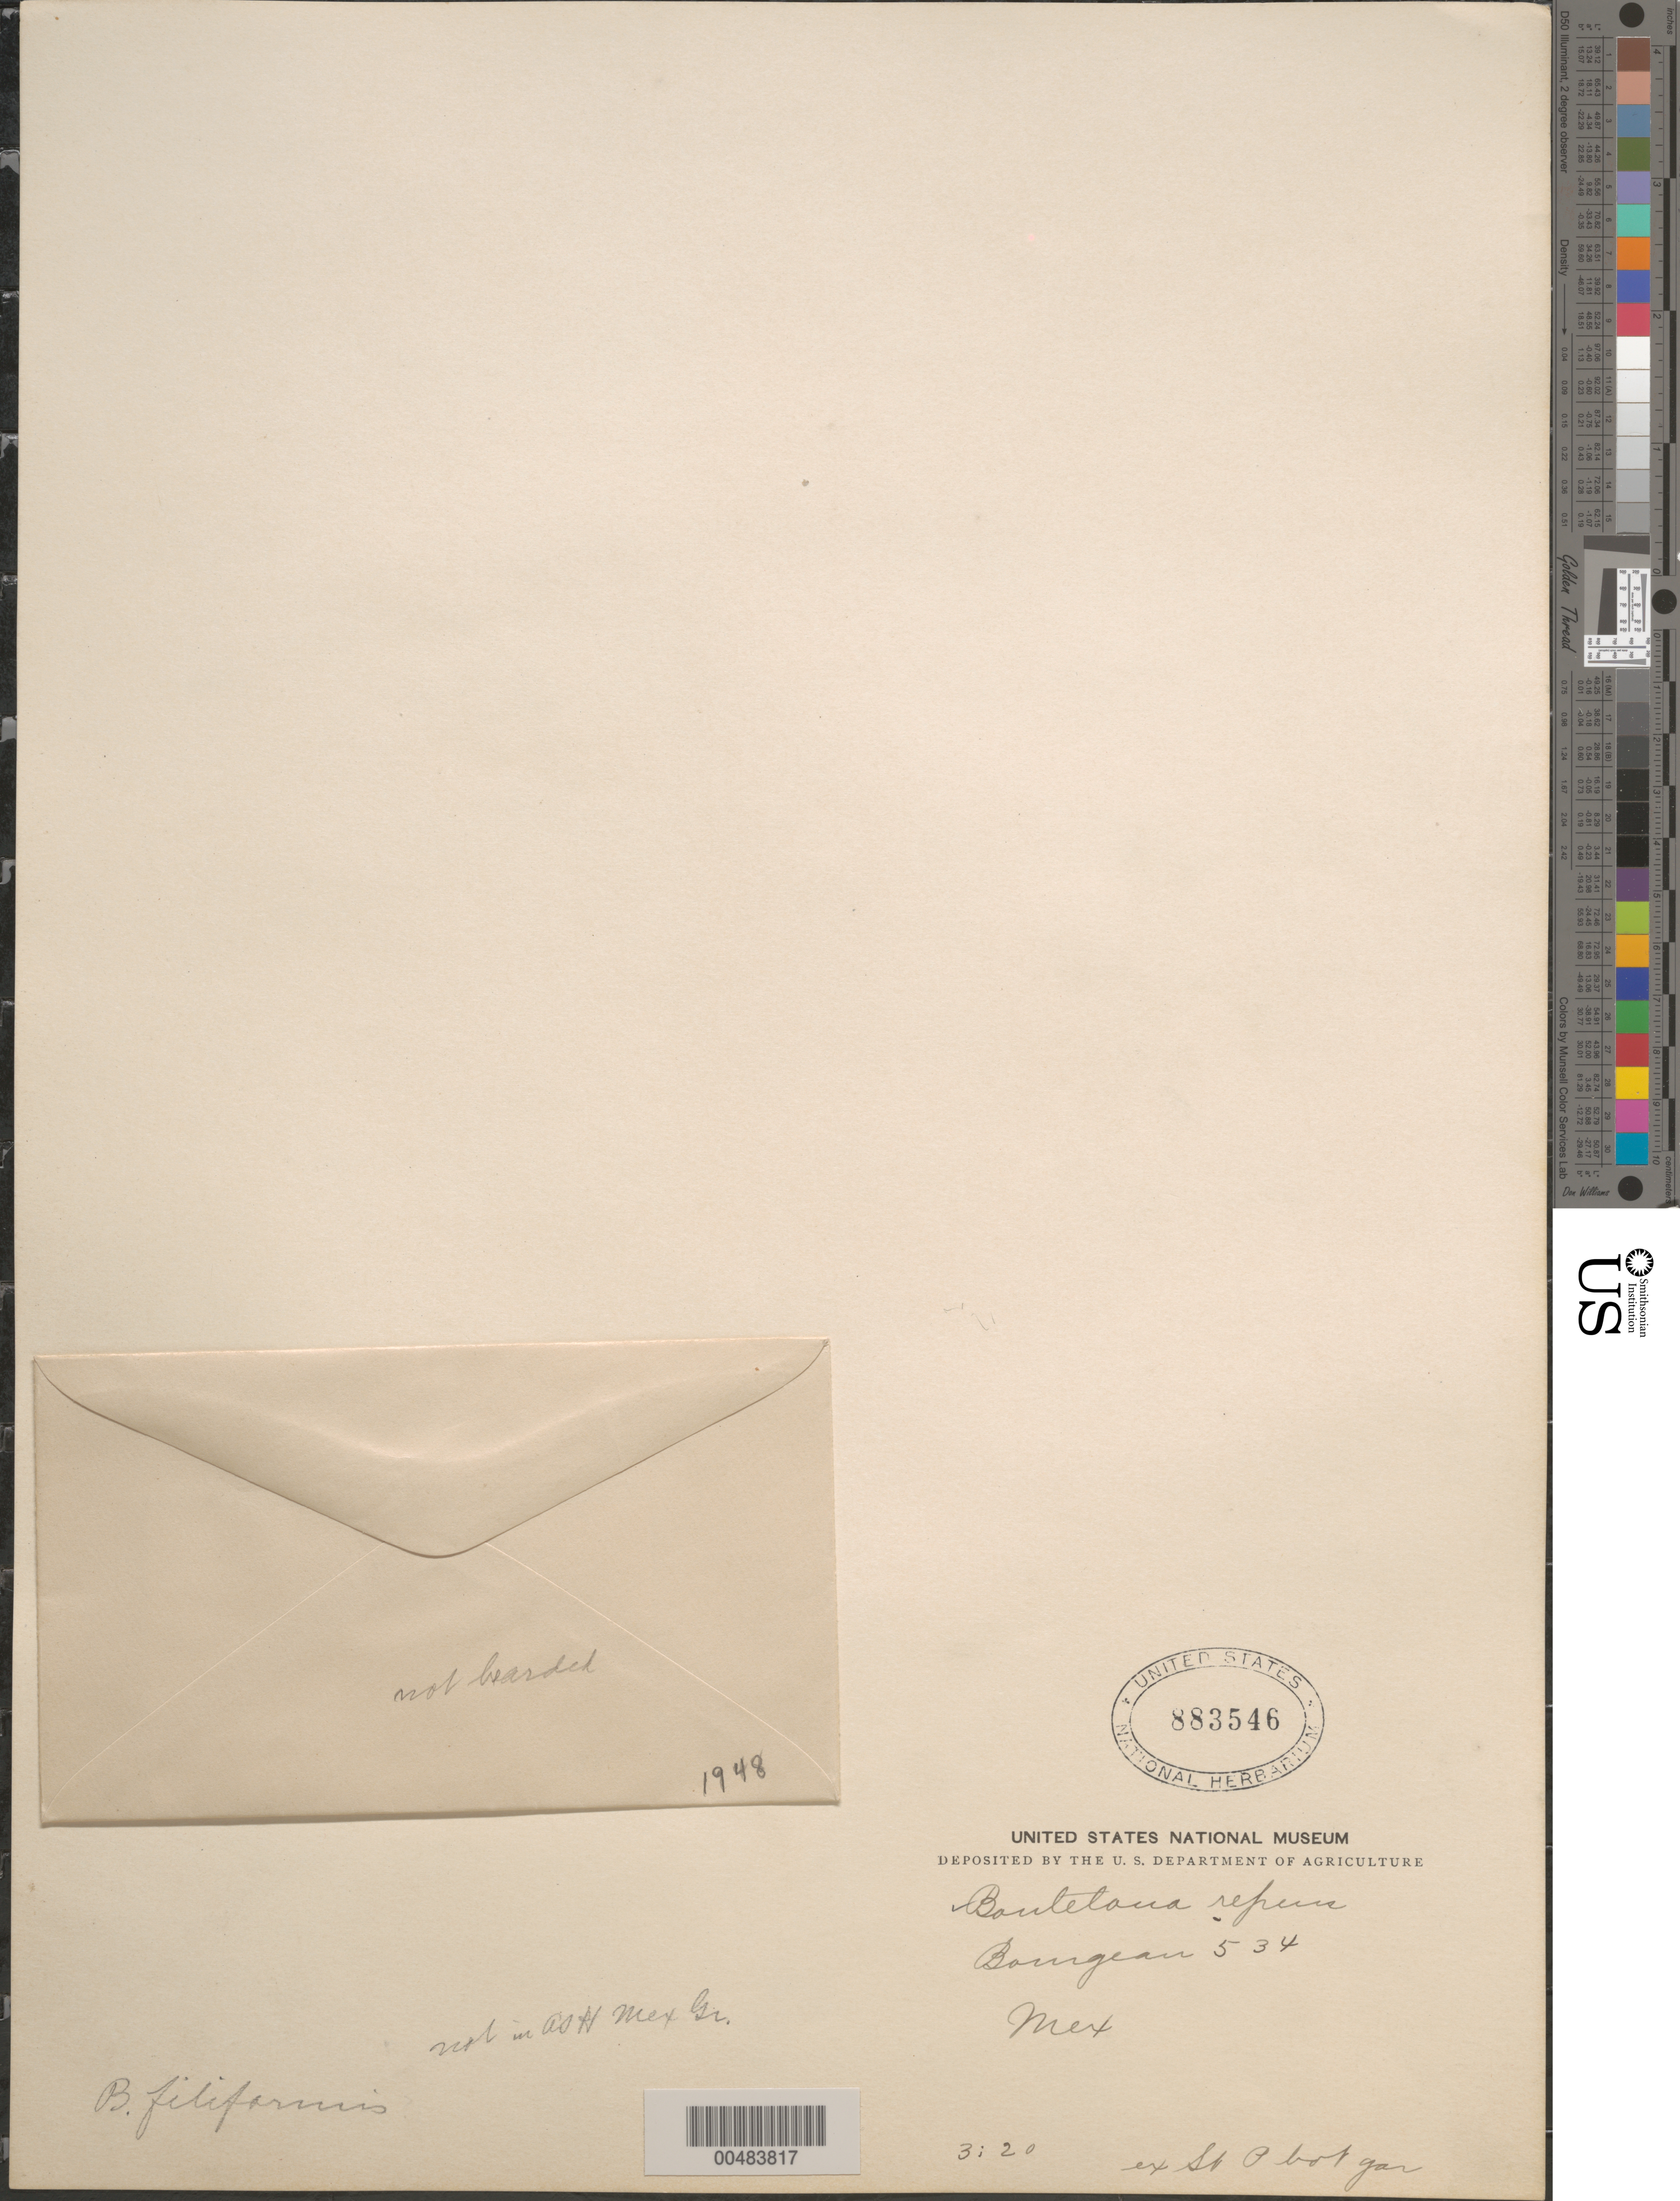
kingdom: Plantae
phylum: Tracheophyta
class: Liliopsida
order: Poales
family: Poaceae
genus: Bouteloua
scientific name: Bouteloua repens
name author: (Kunth) Scribn. & Merr.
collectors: E. Bourgeau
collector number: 534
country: Mexico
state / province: Jalisco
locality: San Ramon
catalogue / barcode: US 883546